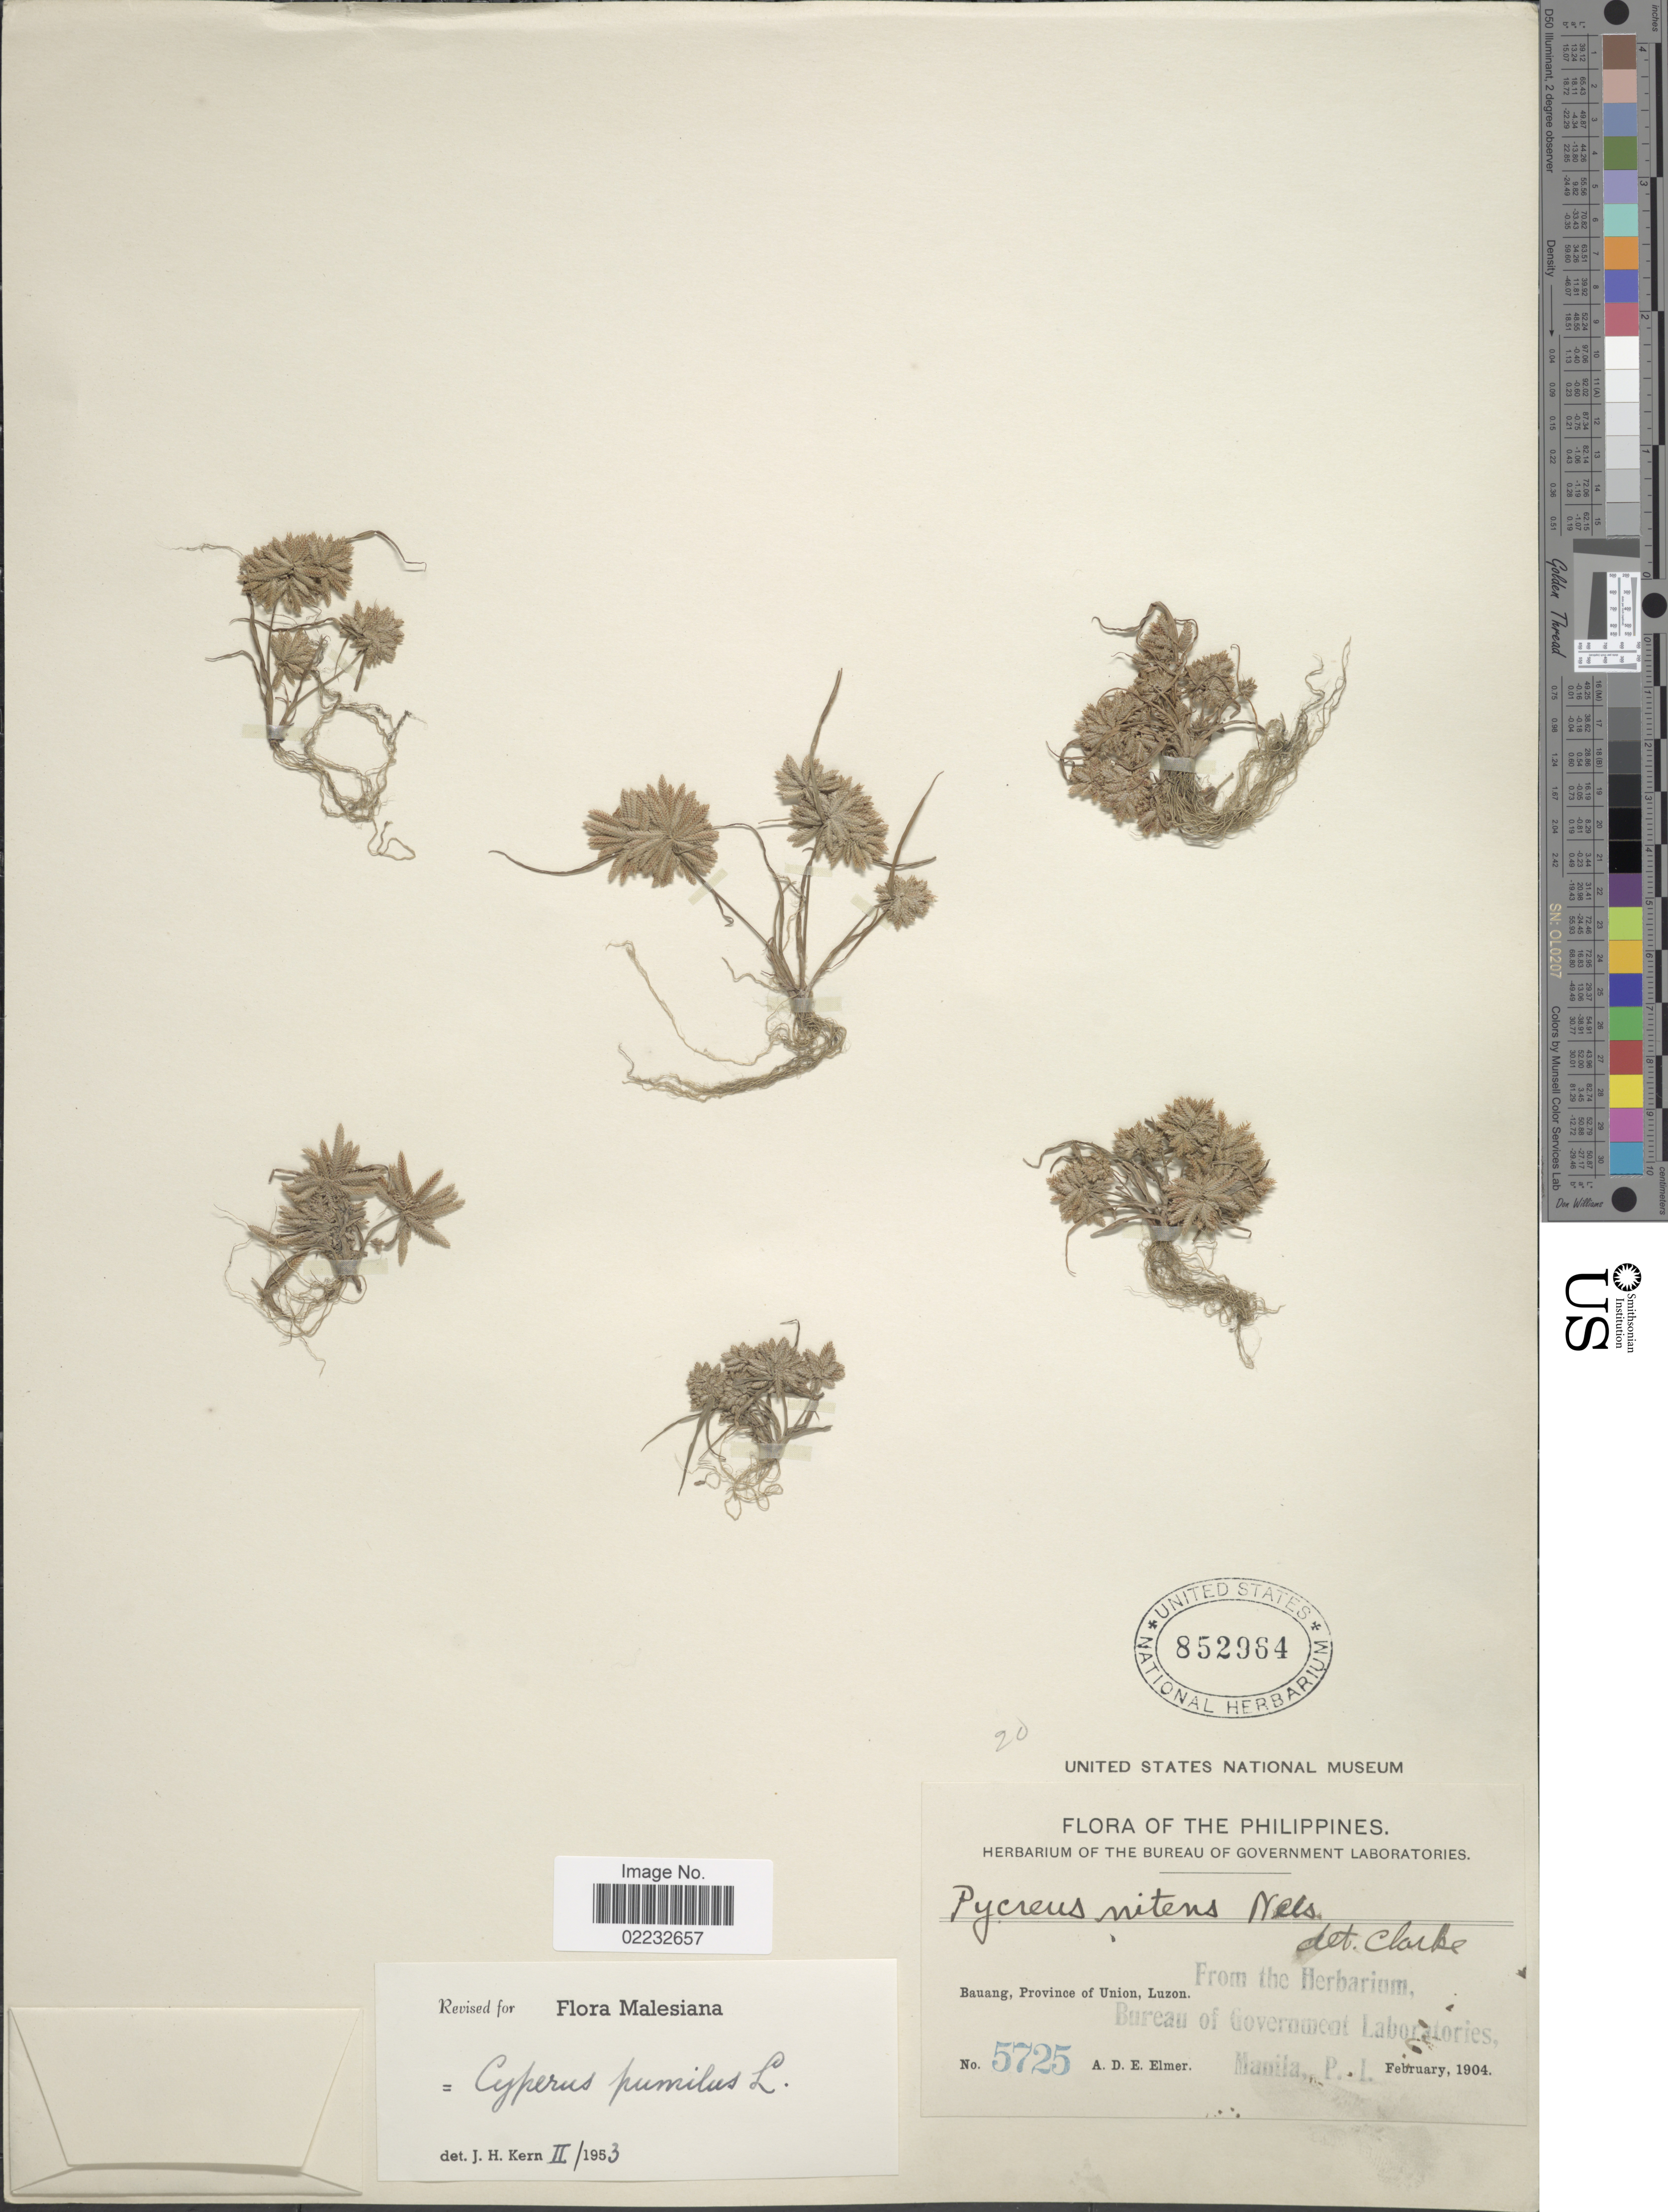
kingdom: Plantae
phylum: Tracheophyta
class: Liliopsida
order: Poales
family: Cyperaceae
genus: Cyperus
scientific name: Cyperus pumilus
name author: L.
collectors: A. D. E. Elmer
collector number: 5725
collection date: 1904-02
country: Philippines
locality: Bauang, Province of Union, Luzon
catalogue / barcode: US 852964